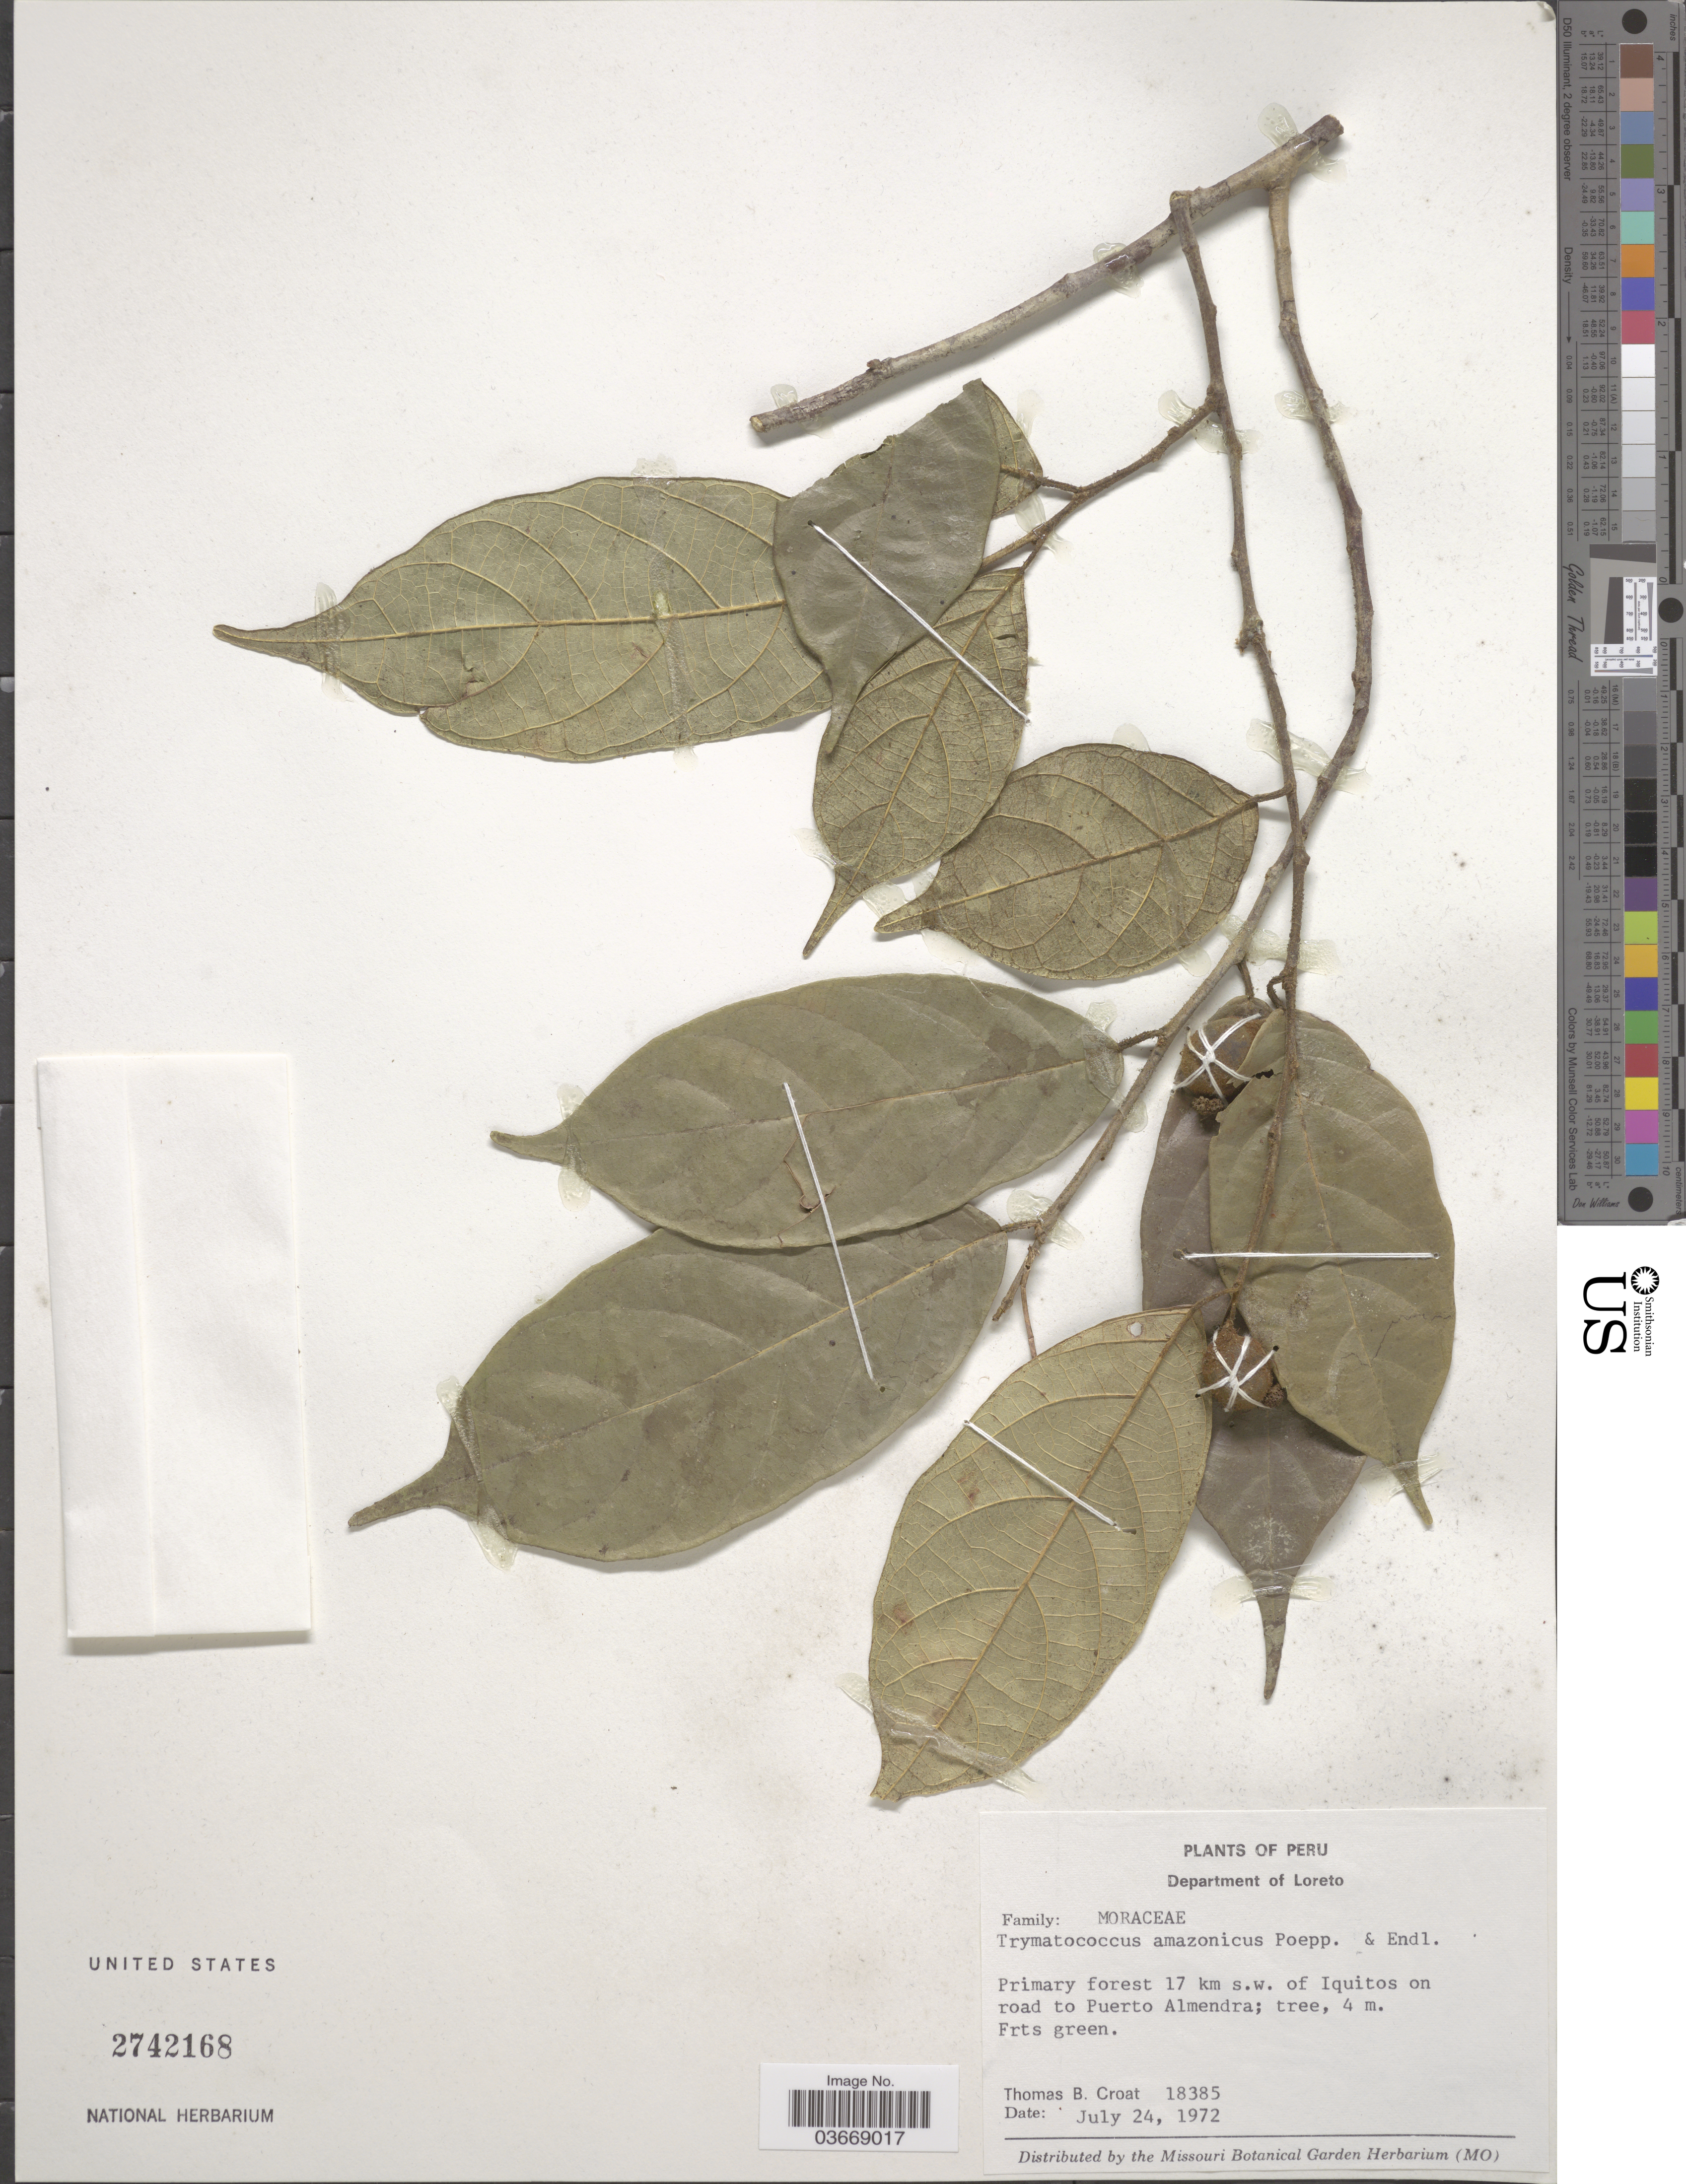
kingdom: Plantae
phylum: Tracheophyta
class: Magnoliopsida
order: Rosales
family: Moraceae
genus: Brosimum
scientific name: Brosimum amazonicum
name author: (Poepp. & Endl.) E. M. Gardner & Zerega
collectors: T. B. Croat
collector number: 18385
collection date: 1972-07-24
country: Peru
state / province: Loreto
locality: Department of Loreto. Primary forest 17 km s.w. of Iquitos on road to Puerto Almendra.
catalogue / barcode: US 2742168